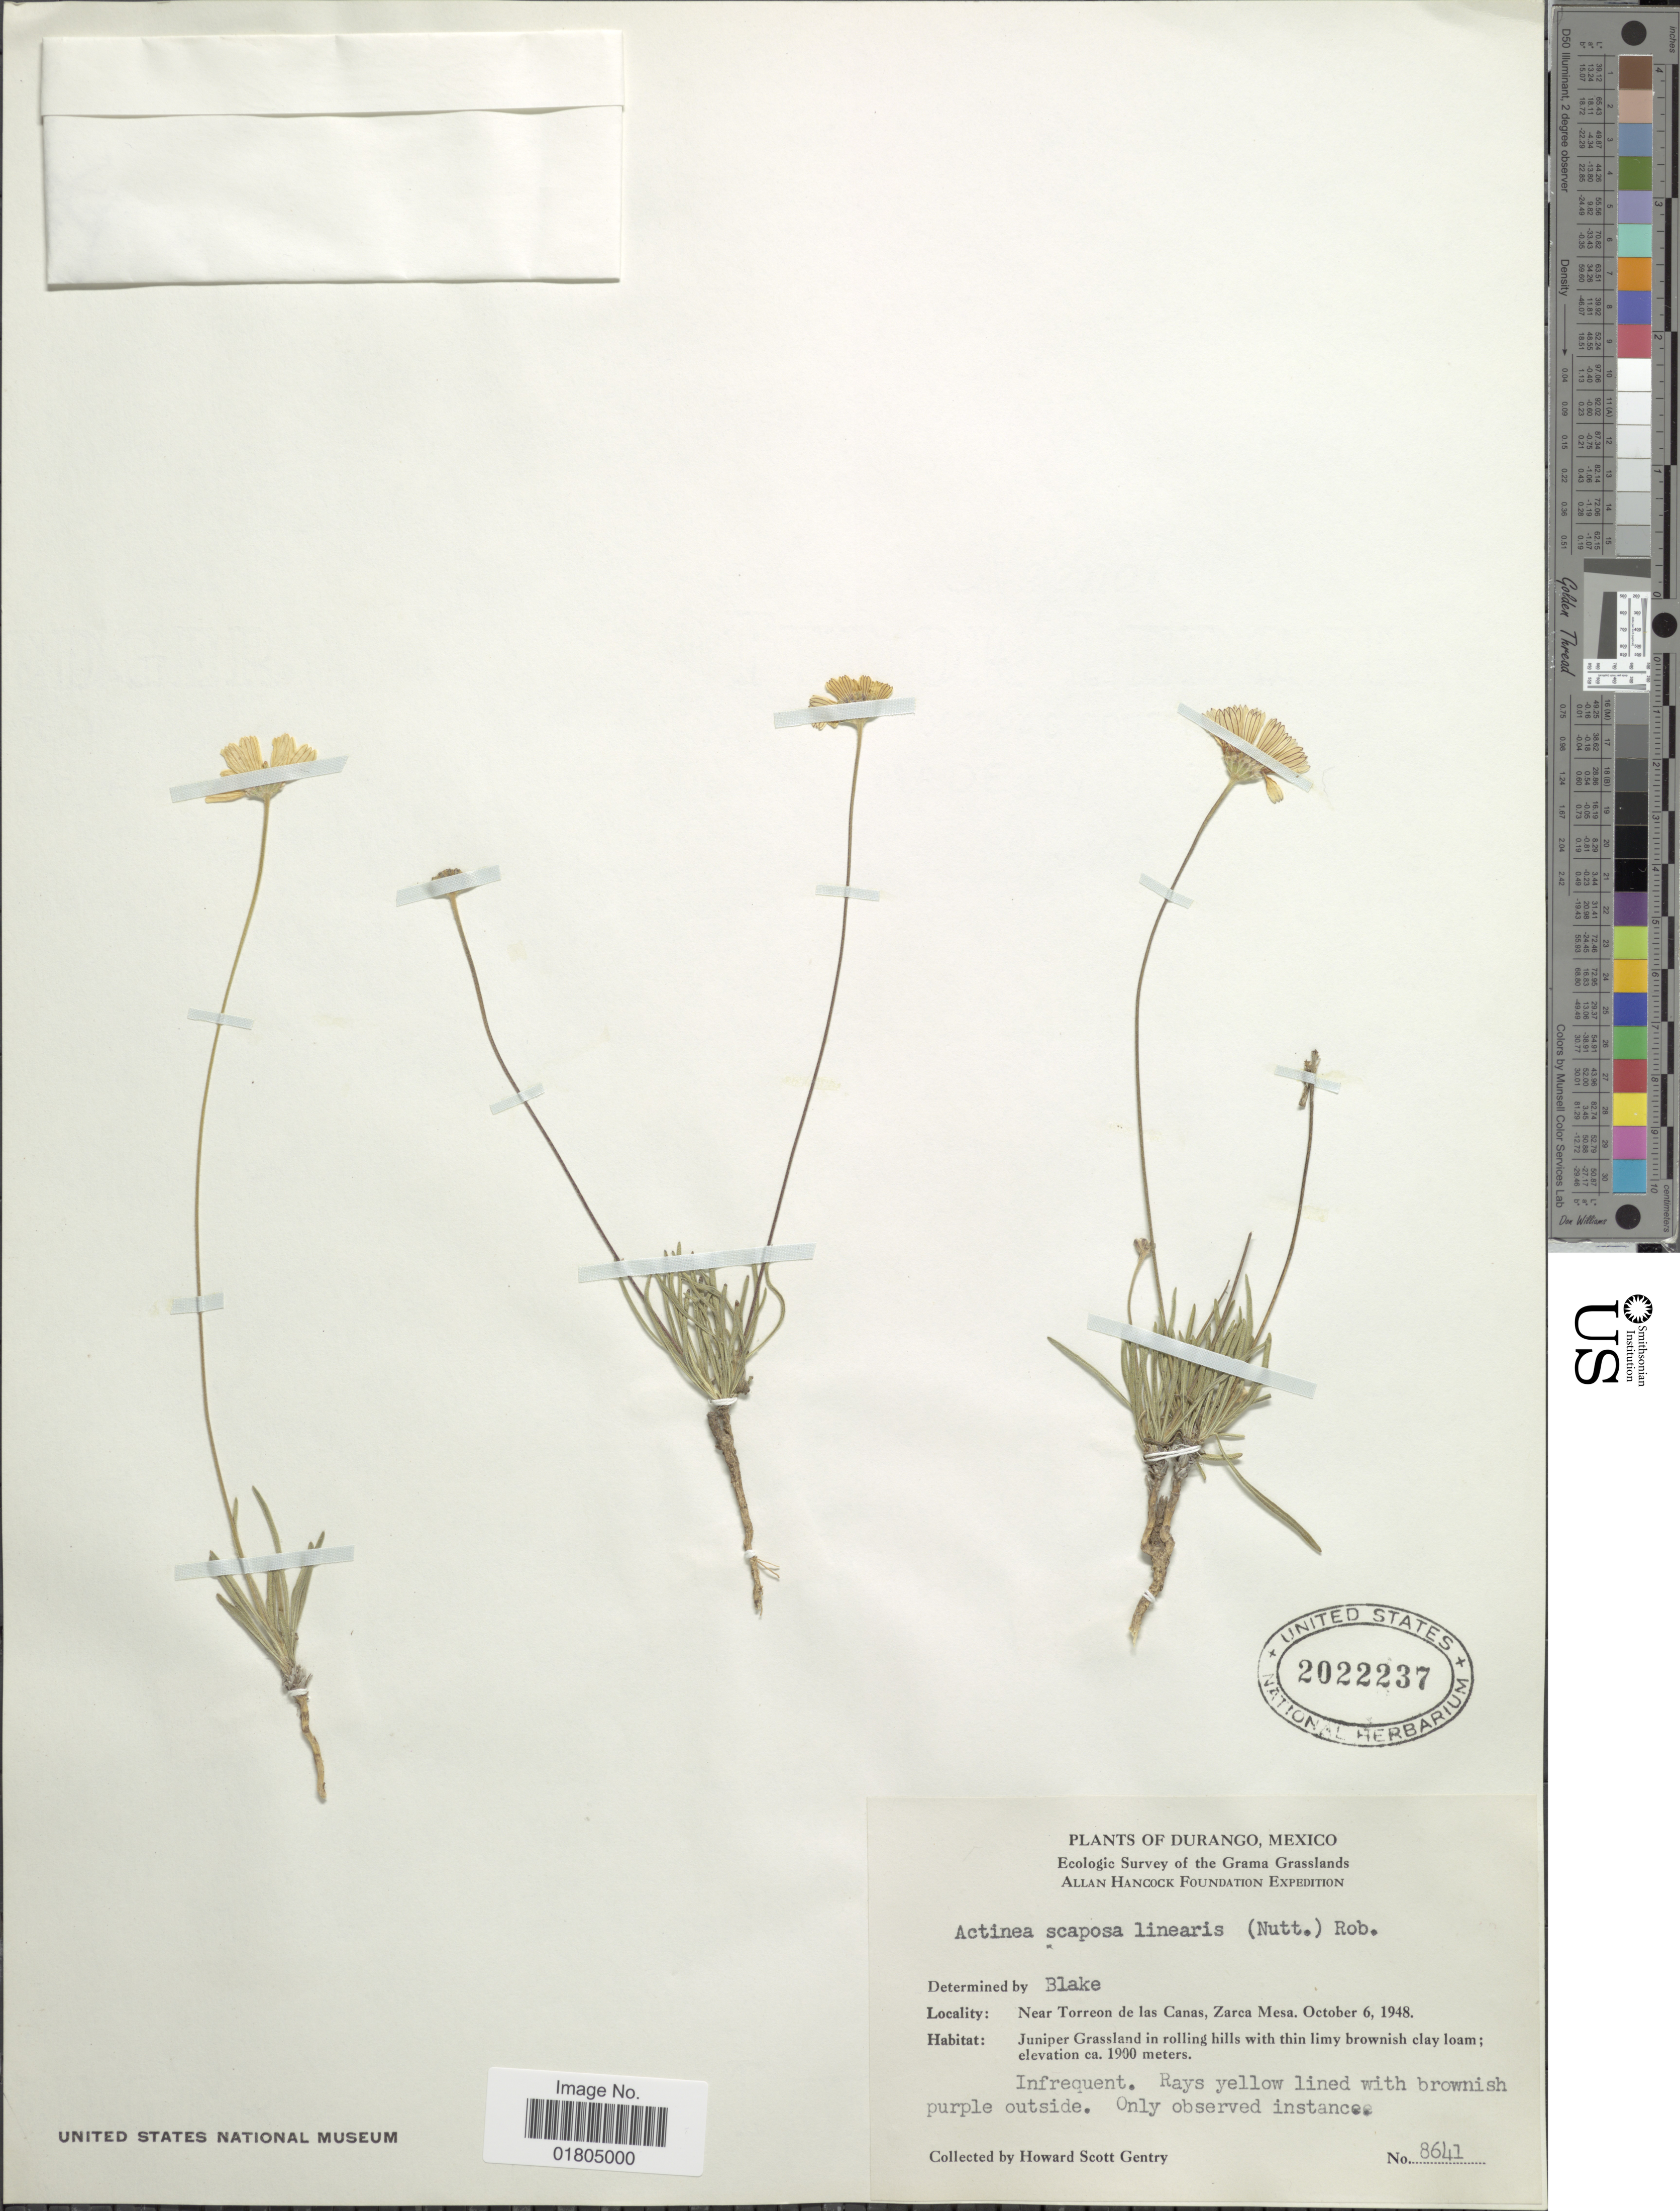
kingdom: Plantae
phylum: Tracheophyta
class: Magnoliopsida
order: Asterales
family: Asteraceae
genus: Hymenoxys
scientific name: Hymenoxys scaposa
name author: (DC.) K.F. Parker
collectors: H. S. Gentry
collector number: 8641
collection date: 1948-10-06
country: Mexico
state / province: Durango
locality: Near Torreon de las Canas, Zarca Mesa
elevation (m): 1900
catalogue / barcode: US 2022237